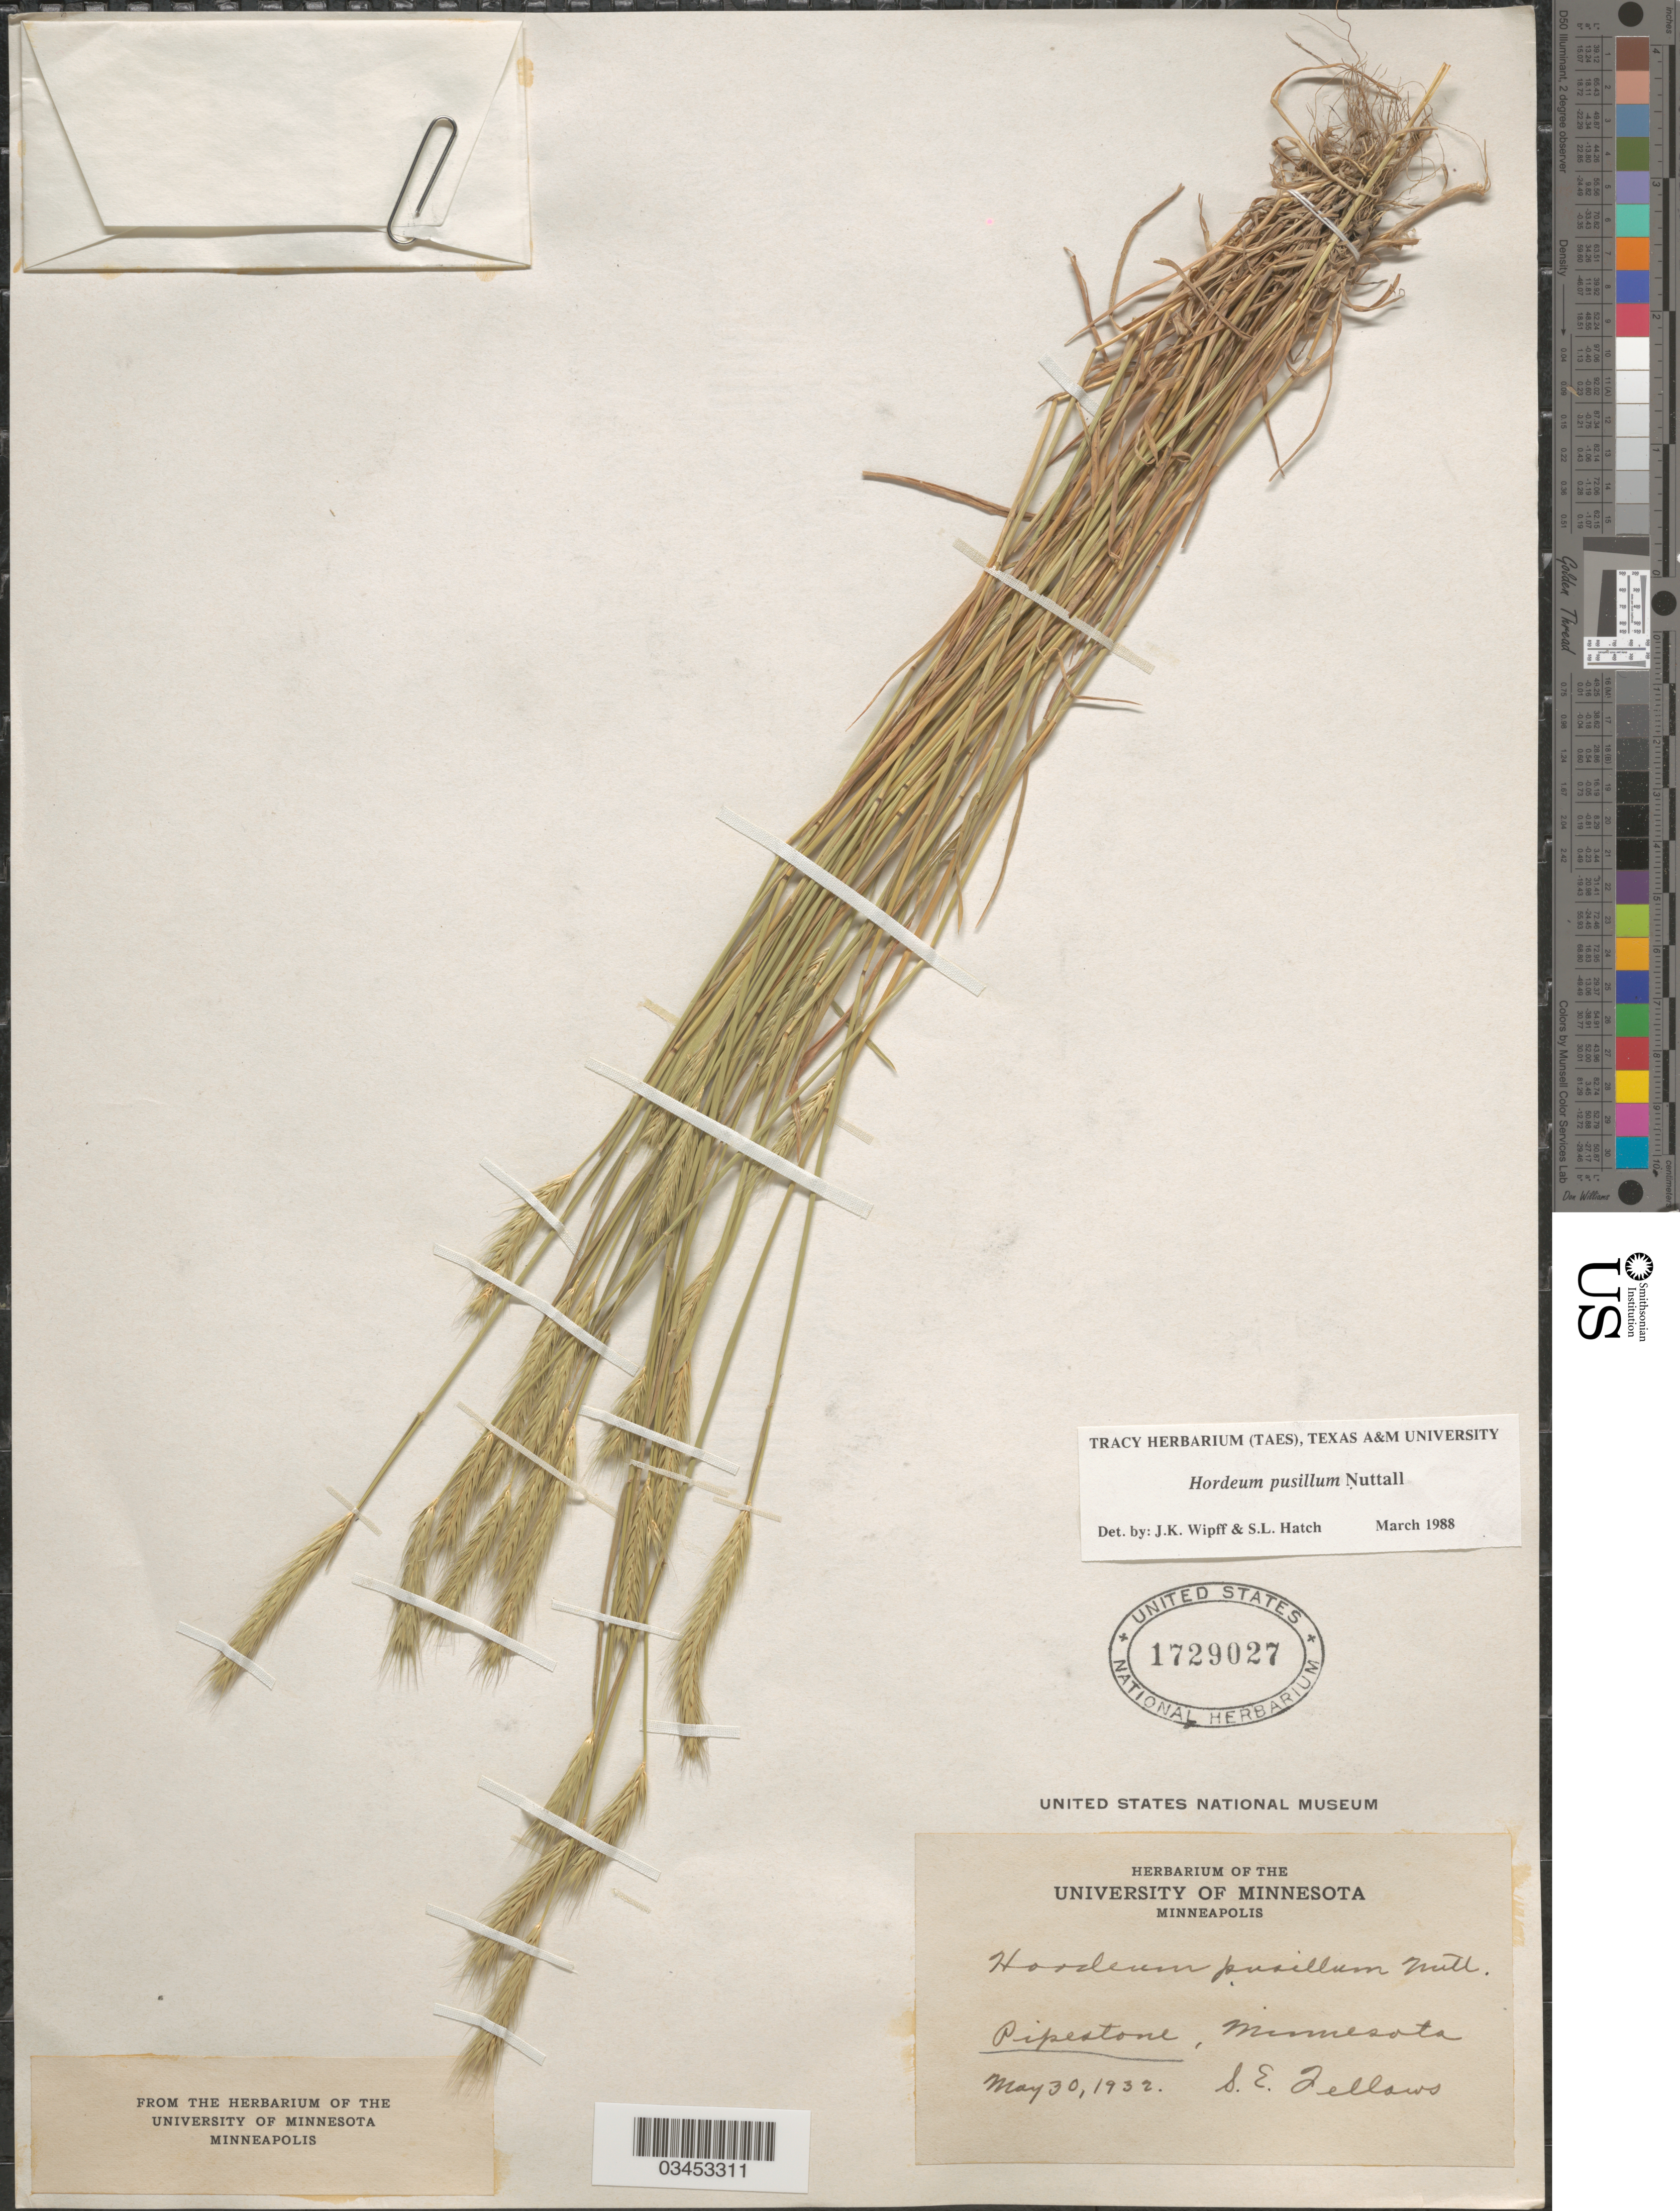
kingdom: Plantae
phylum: Tracheophyta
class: Liliopsida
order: Poales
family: Poaceae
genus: Hordeum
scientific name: Hordeum pusillum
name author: Nutt.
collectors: S. Fellows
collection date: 1932-05-30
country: United States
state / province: Minnesota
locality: Pipestone.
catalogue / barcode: US 1729027